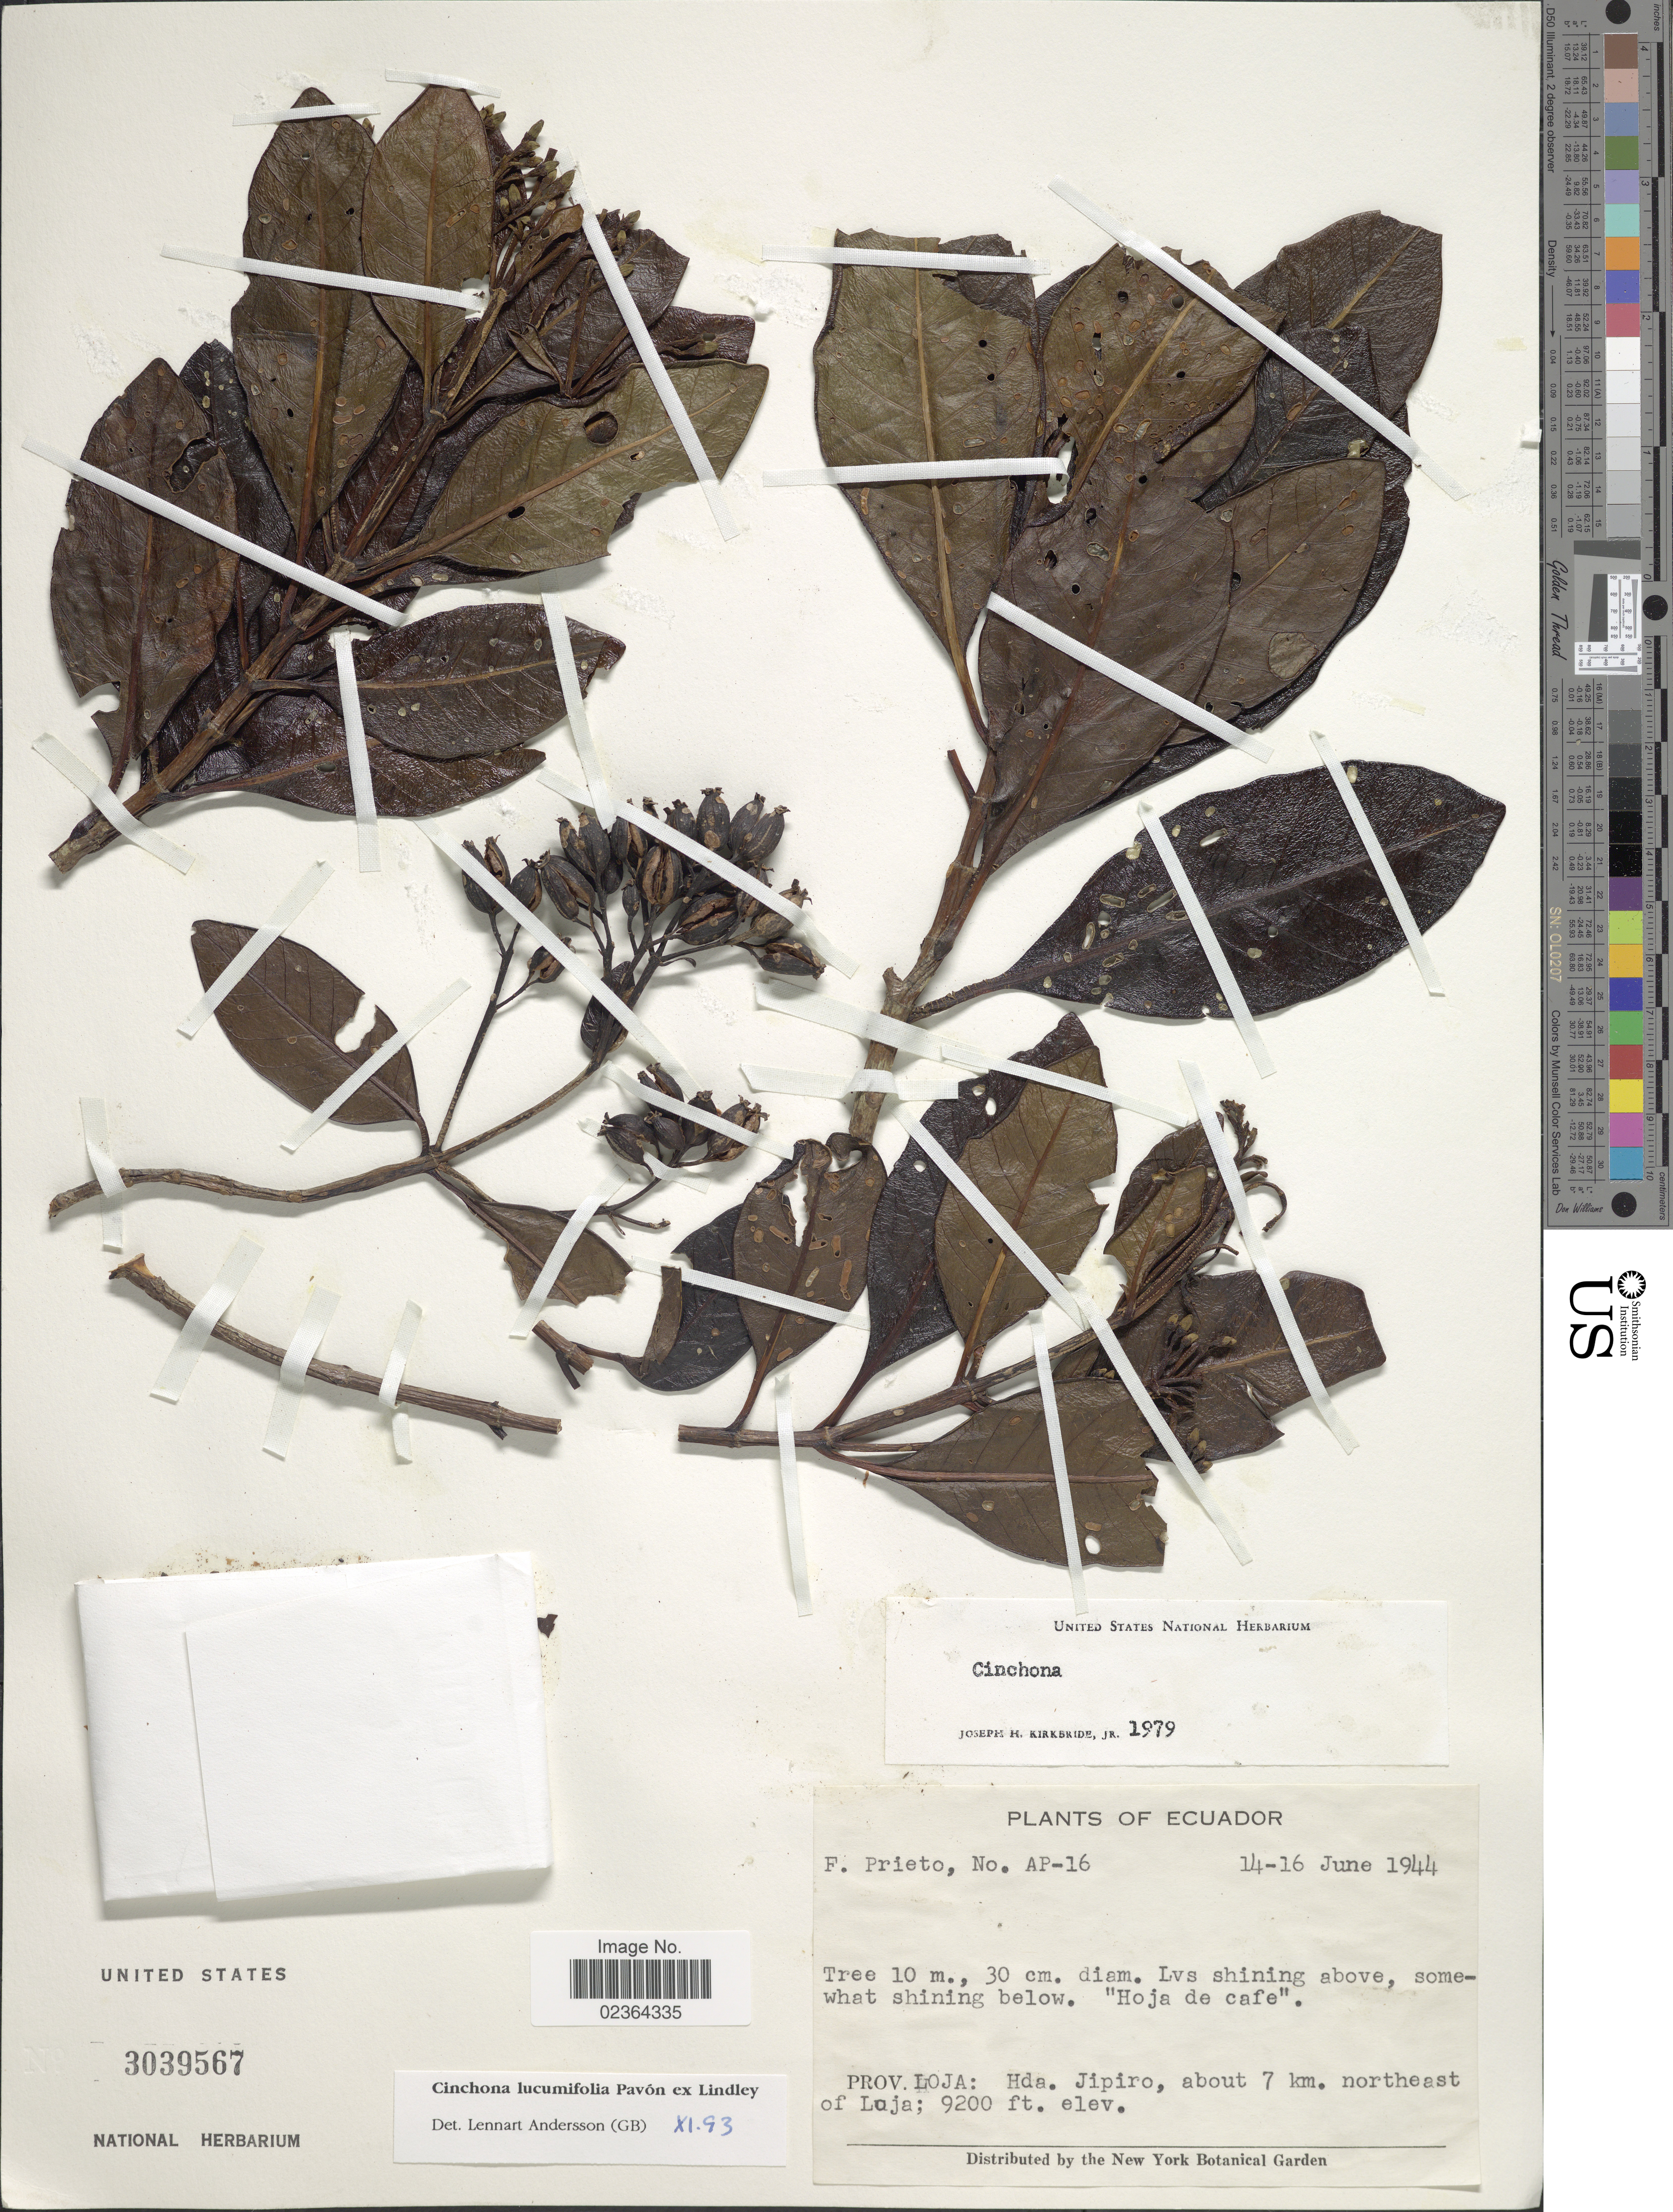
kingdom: Plantae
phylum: Tracheophyta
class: Magnoliopsida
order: Gentianales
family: Rubiaceae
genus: Cinchona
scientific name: Cinchona lucumifolia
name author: Pav. ex Lindl.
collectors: F. Prieto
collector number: AP-16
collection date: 1944-06-14/1944-06-16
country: Ecuador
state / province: Loja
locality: Prov. Loja: Hda. Jipiro, about 7 km. northeast of Loja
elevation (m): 2804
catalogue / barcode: US 3039567